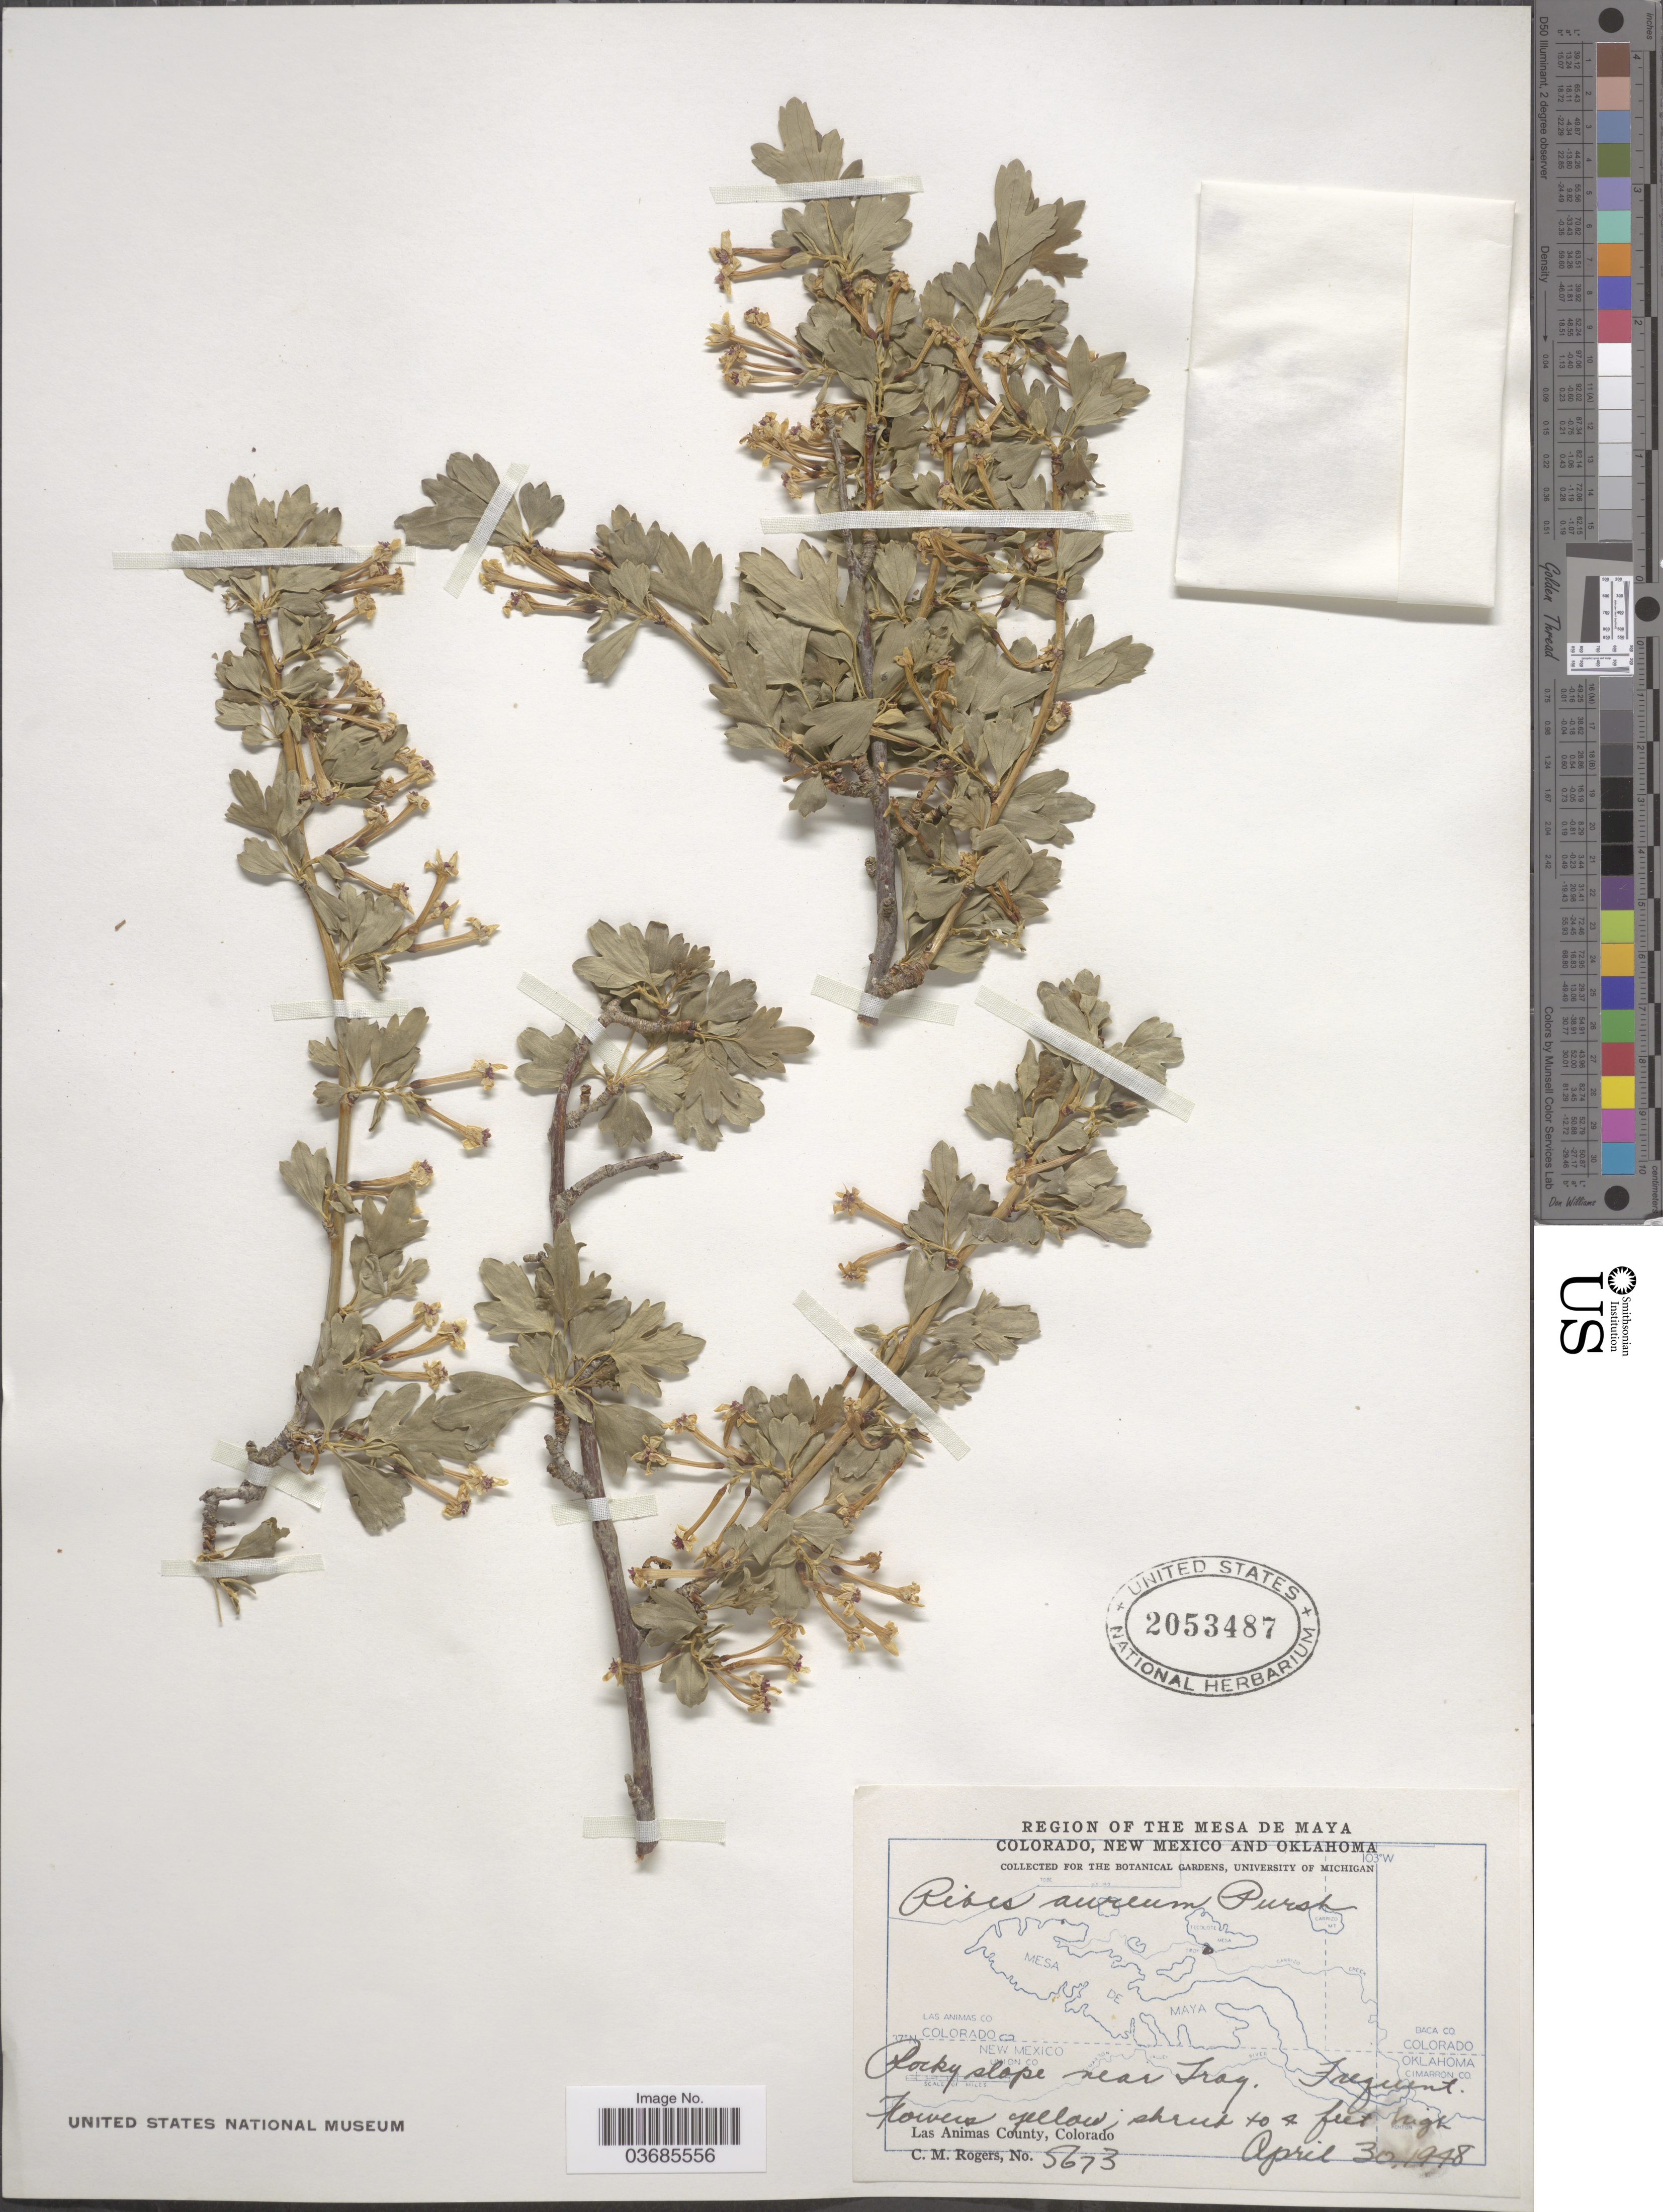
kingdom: Plantae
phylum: Tracheophyta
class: Magnoliopsida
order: Saxifragales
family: Grossulariaceae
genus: Ribes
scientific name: Ribes aureum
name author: Pursh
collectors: C. M. Rogers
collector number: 5673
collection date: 1948-04-30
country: United States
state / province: Colorado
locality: Region of the Mesa de Maya. Rocky slope near Iraq. Las Animas County.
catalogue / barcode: US 2053487